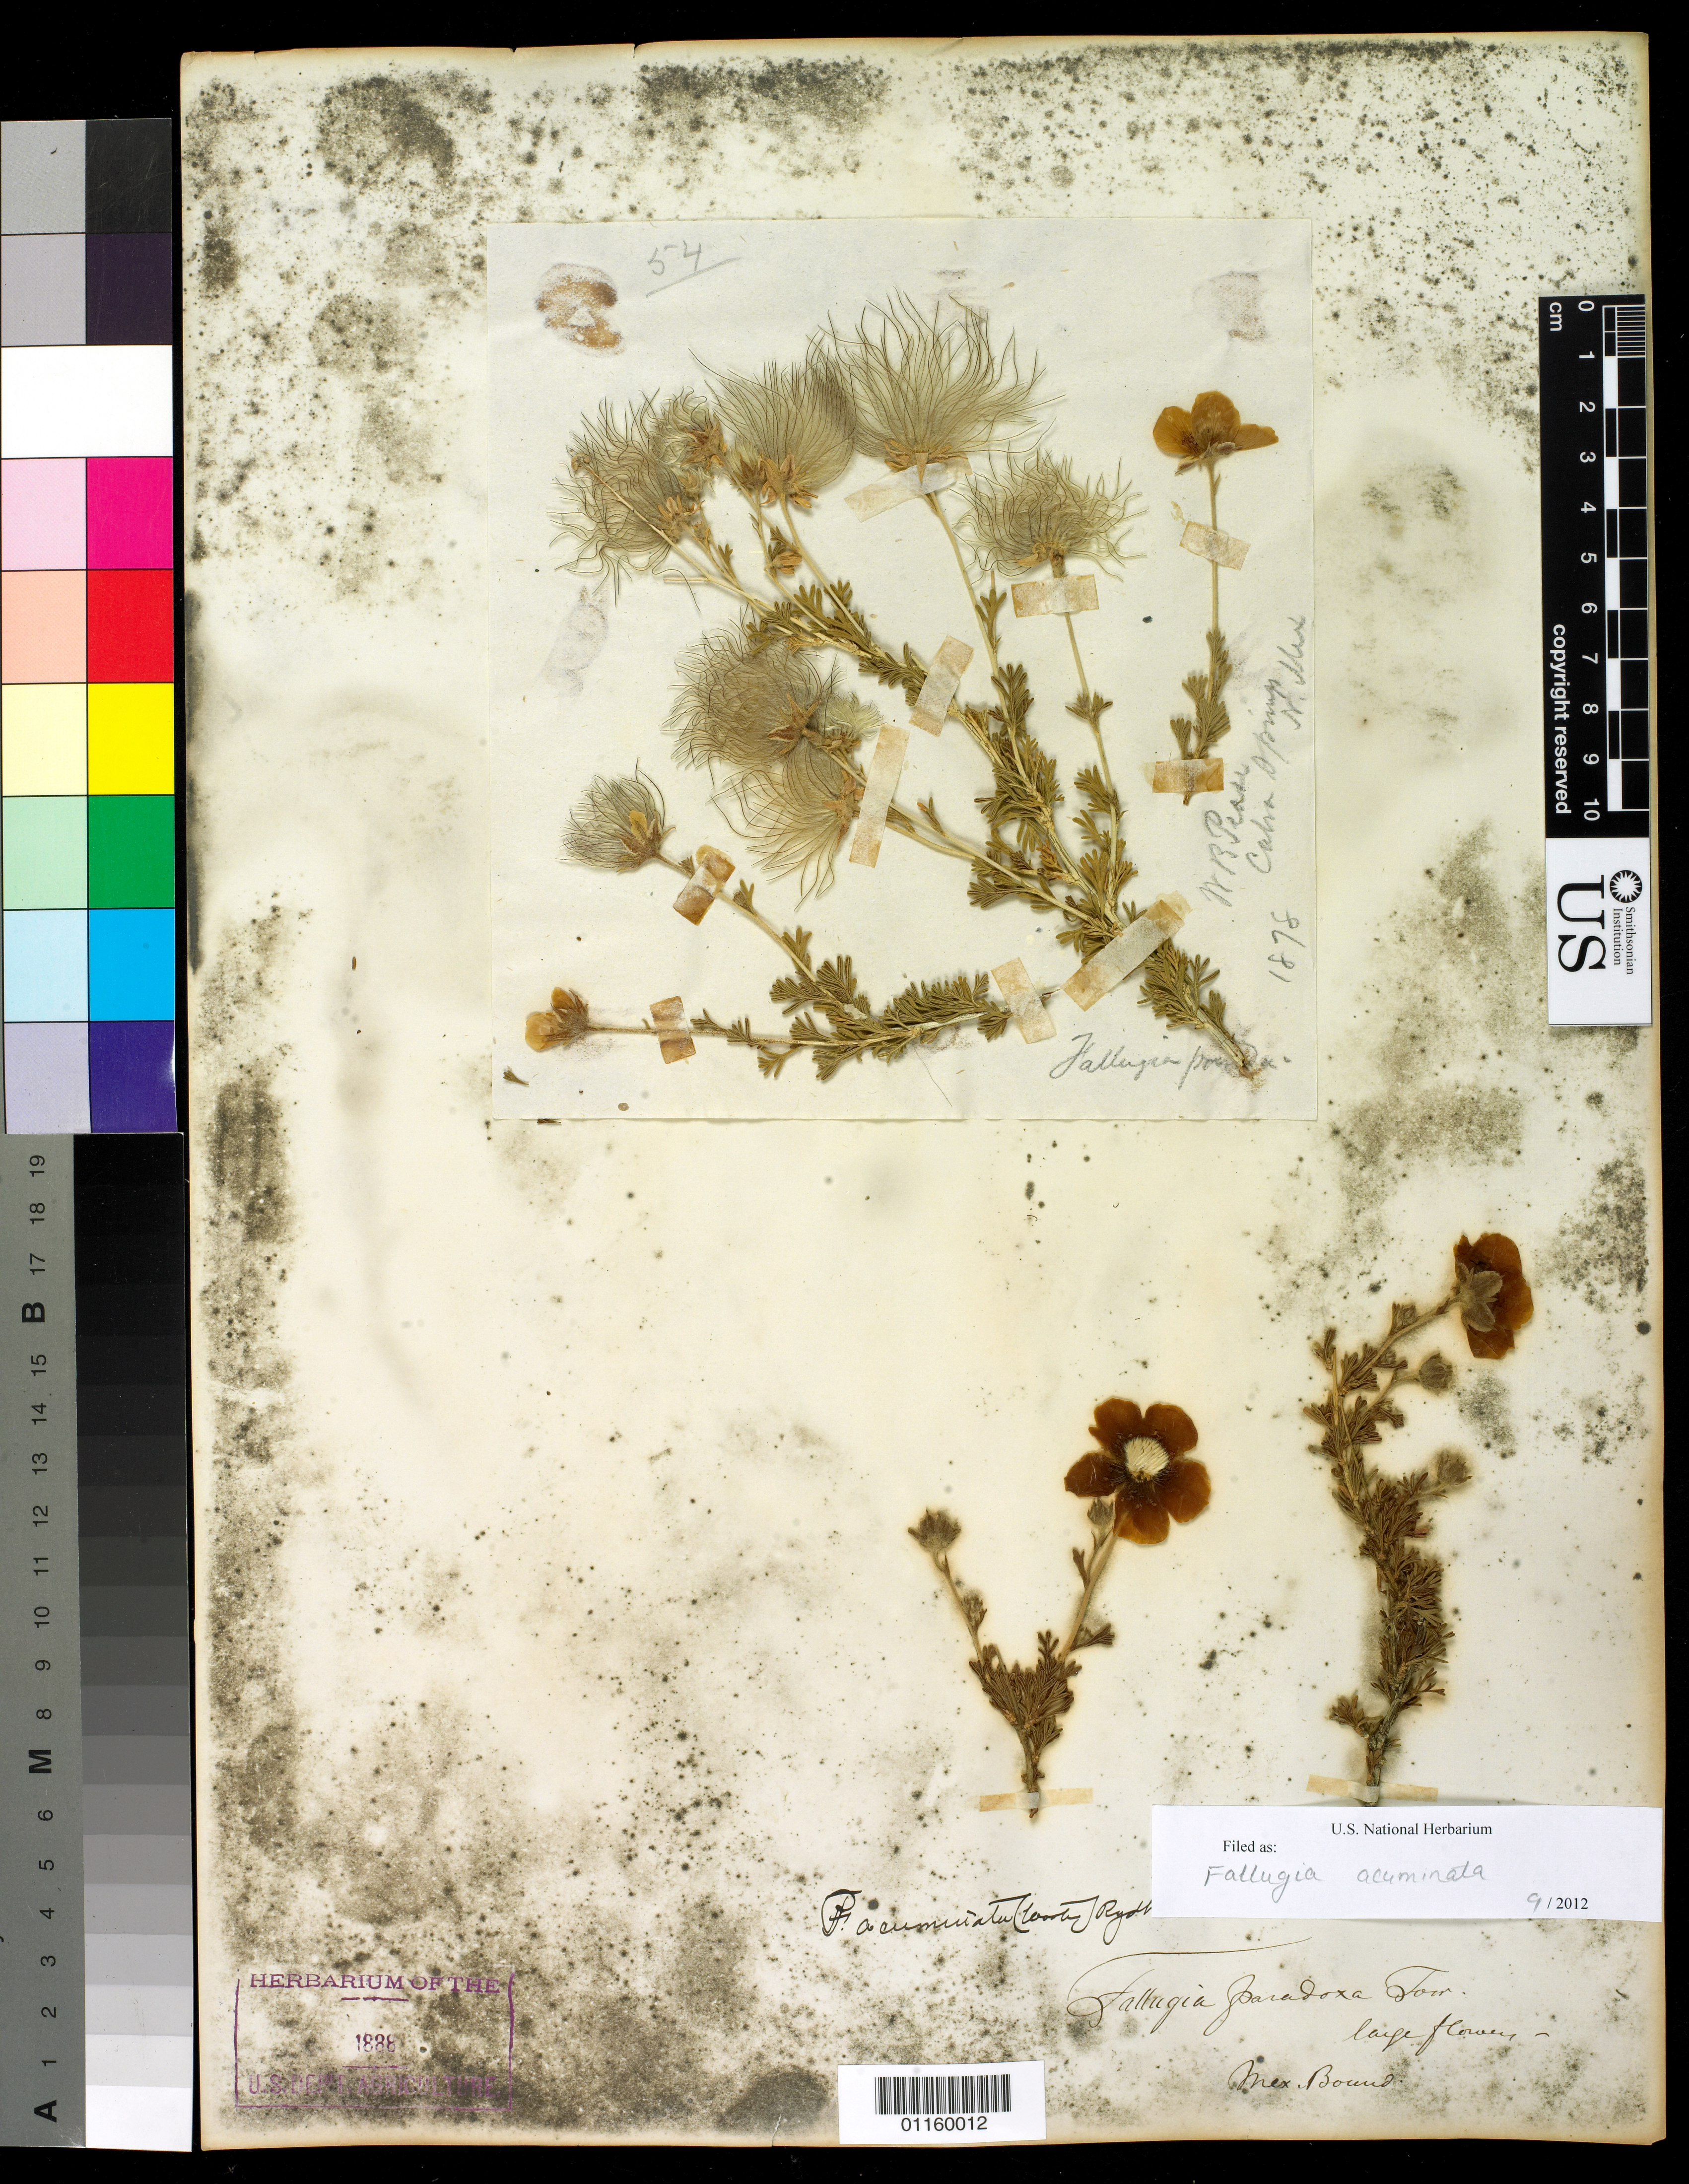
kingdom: Plantae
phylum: Tracheophyta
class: Magnoliopsida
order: Rosales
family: Rosaceae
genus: Fallugia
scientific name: Fallugia acuminata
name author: (Wooton) Rydb.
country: United States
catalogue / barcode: US 1